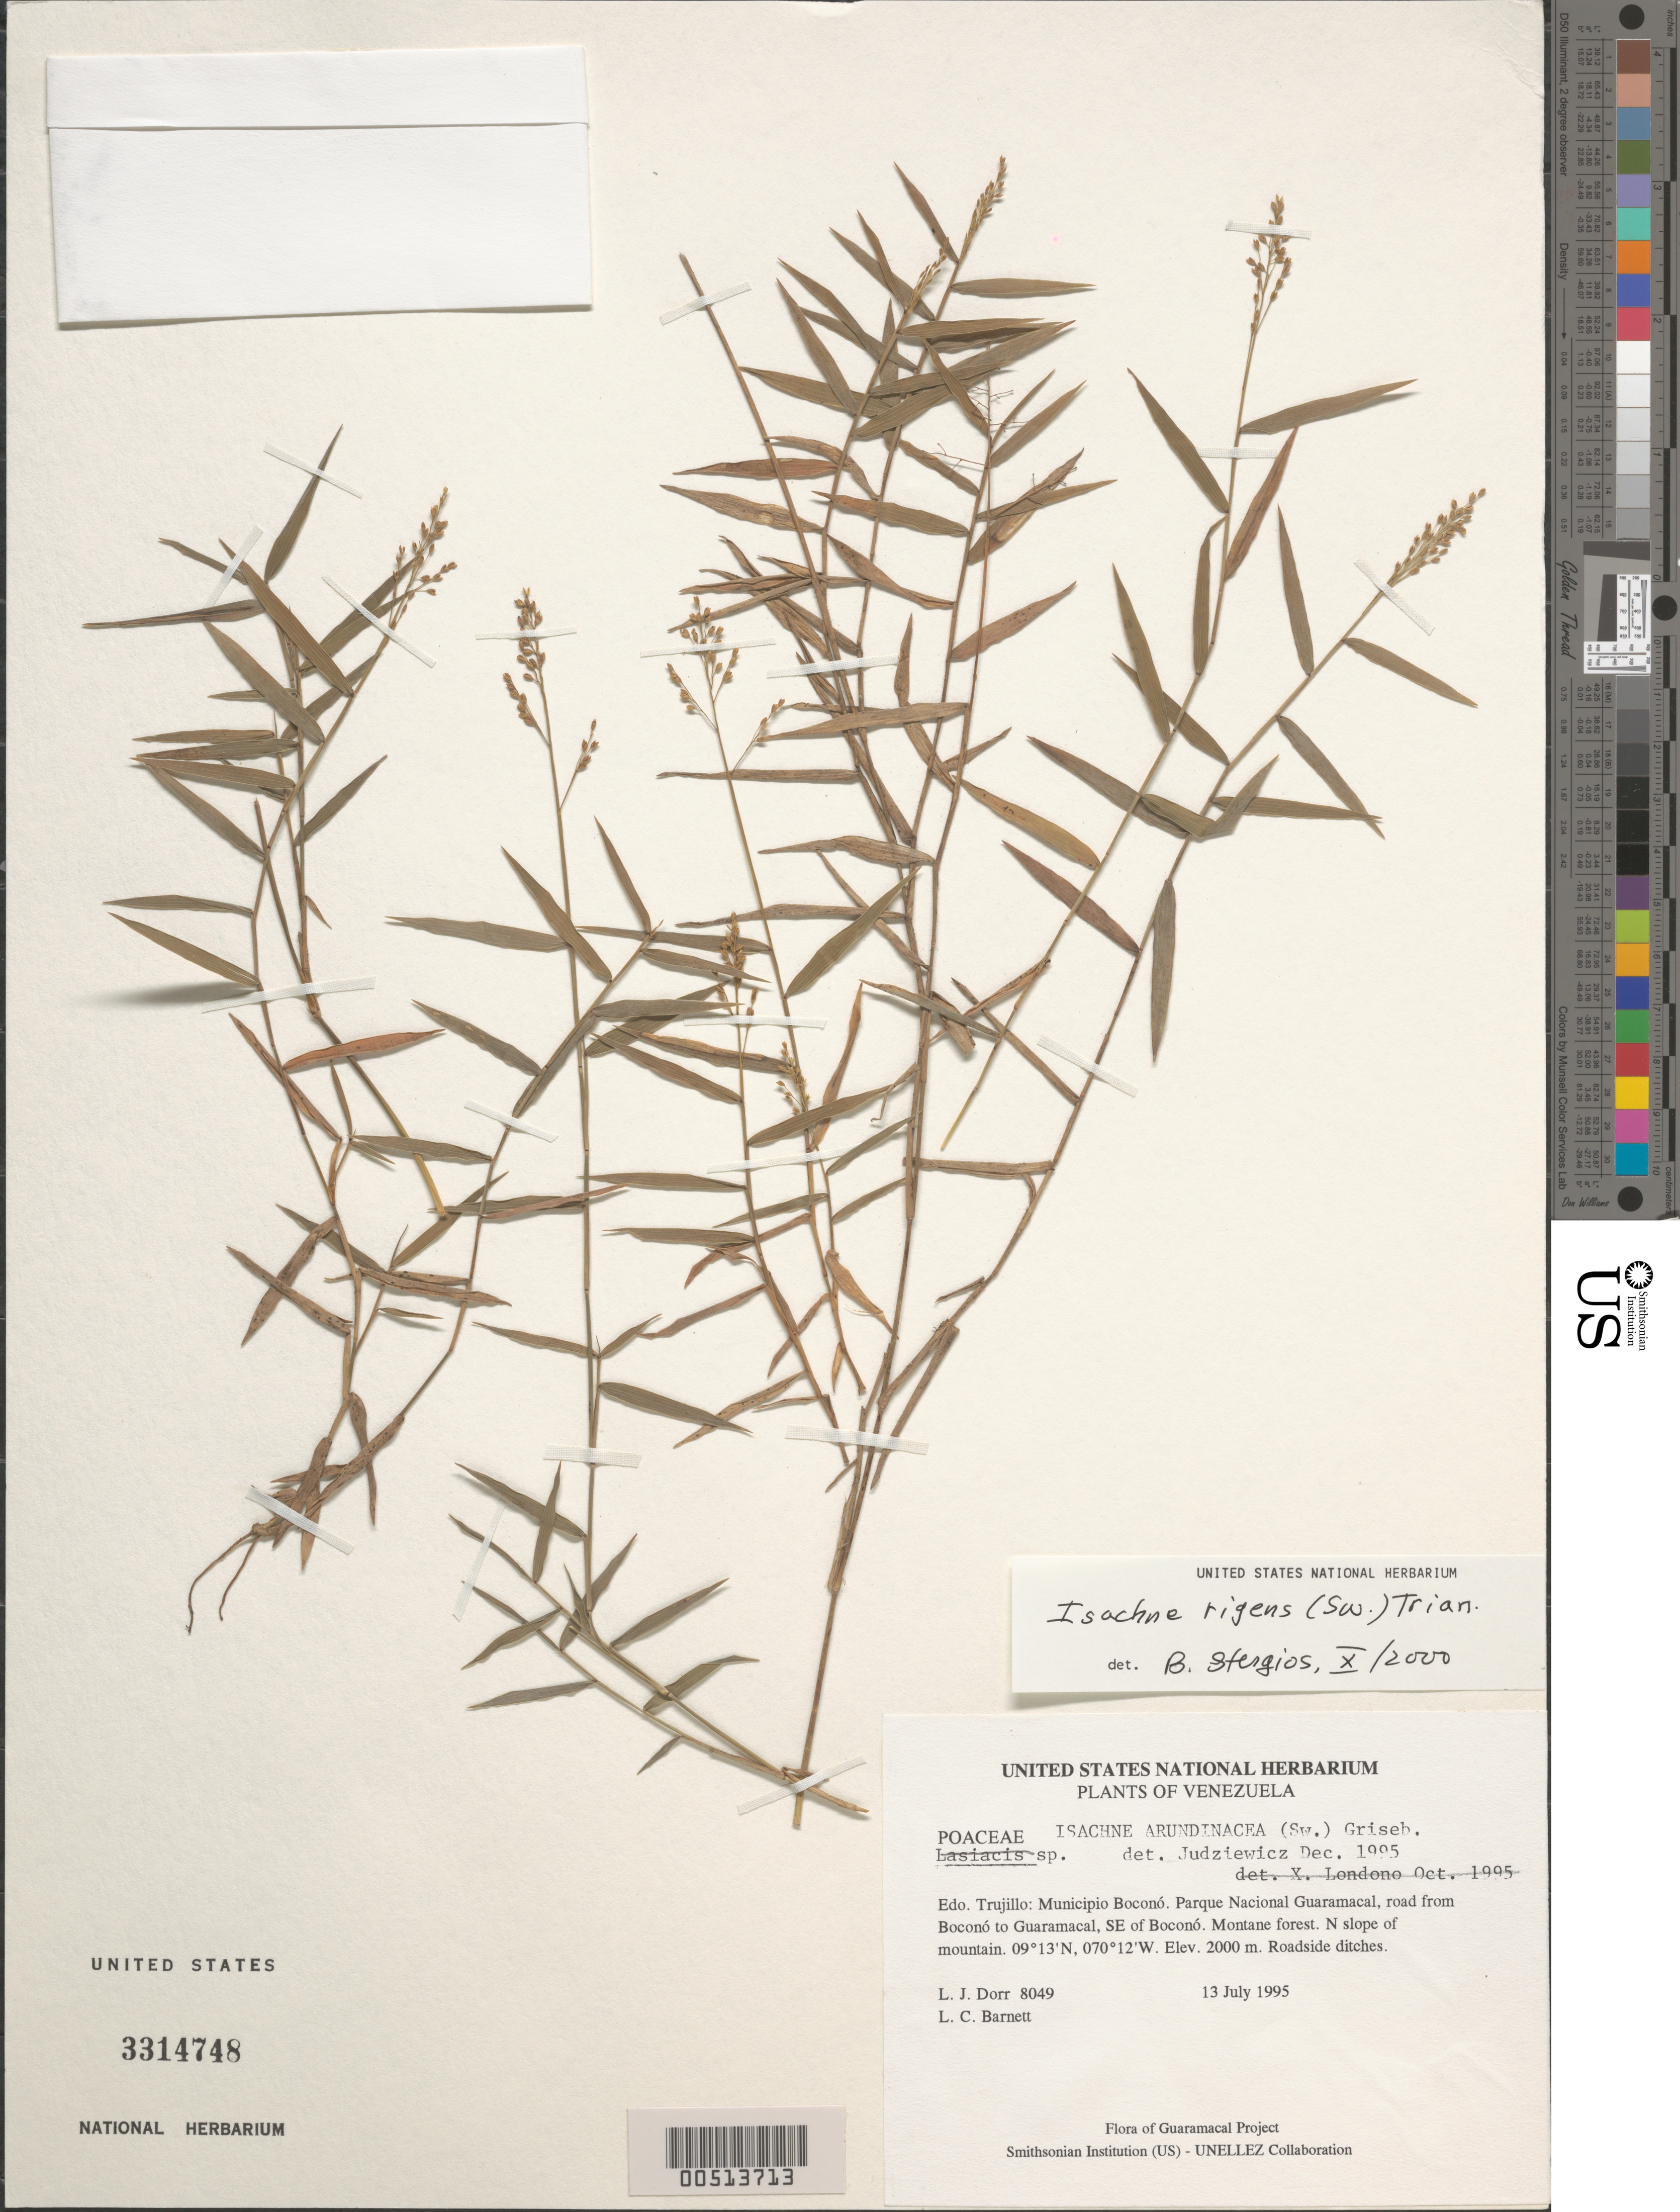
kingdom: Plantae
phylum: Tracheophyta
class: Magnoliopsida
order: Lamiales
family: Orobanchaceae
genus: Schwalbea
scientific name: Schwalbea americana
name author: L.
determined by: Musselman, Lytton J.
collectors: F. Rugel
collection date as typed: Jun 1842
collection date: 1842-06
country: United States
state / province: Tennessee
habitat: in locis arenosis humidis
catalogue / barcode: US 2334328-2